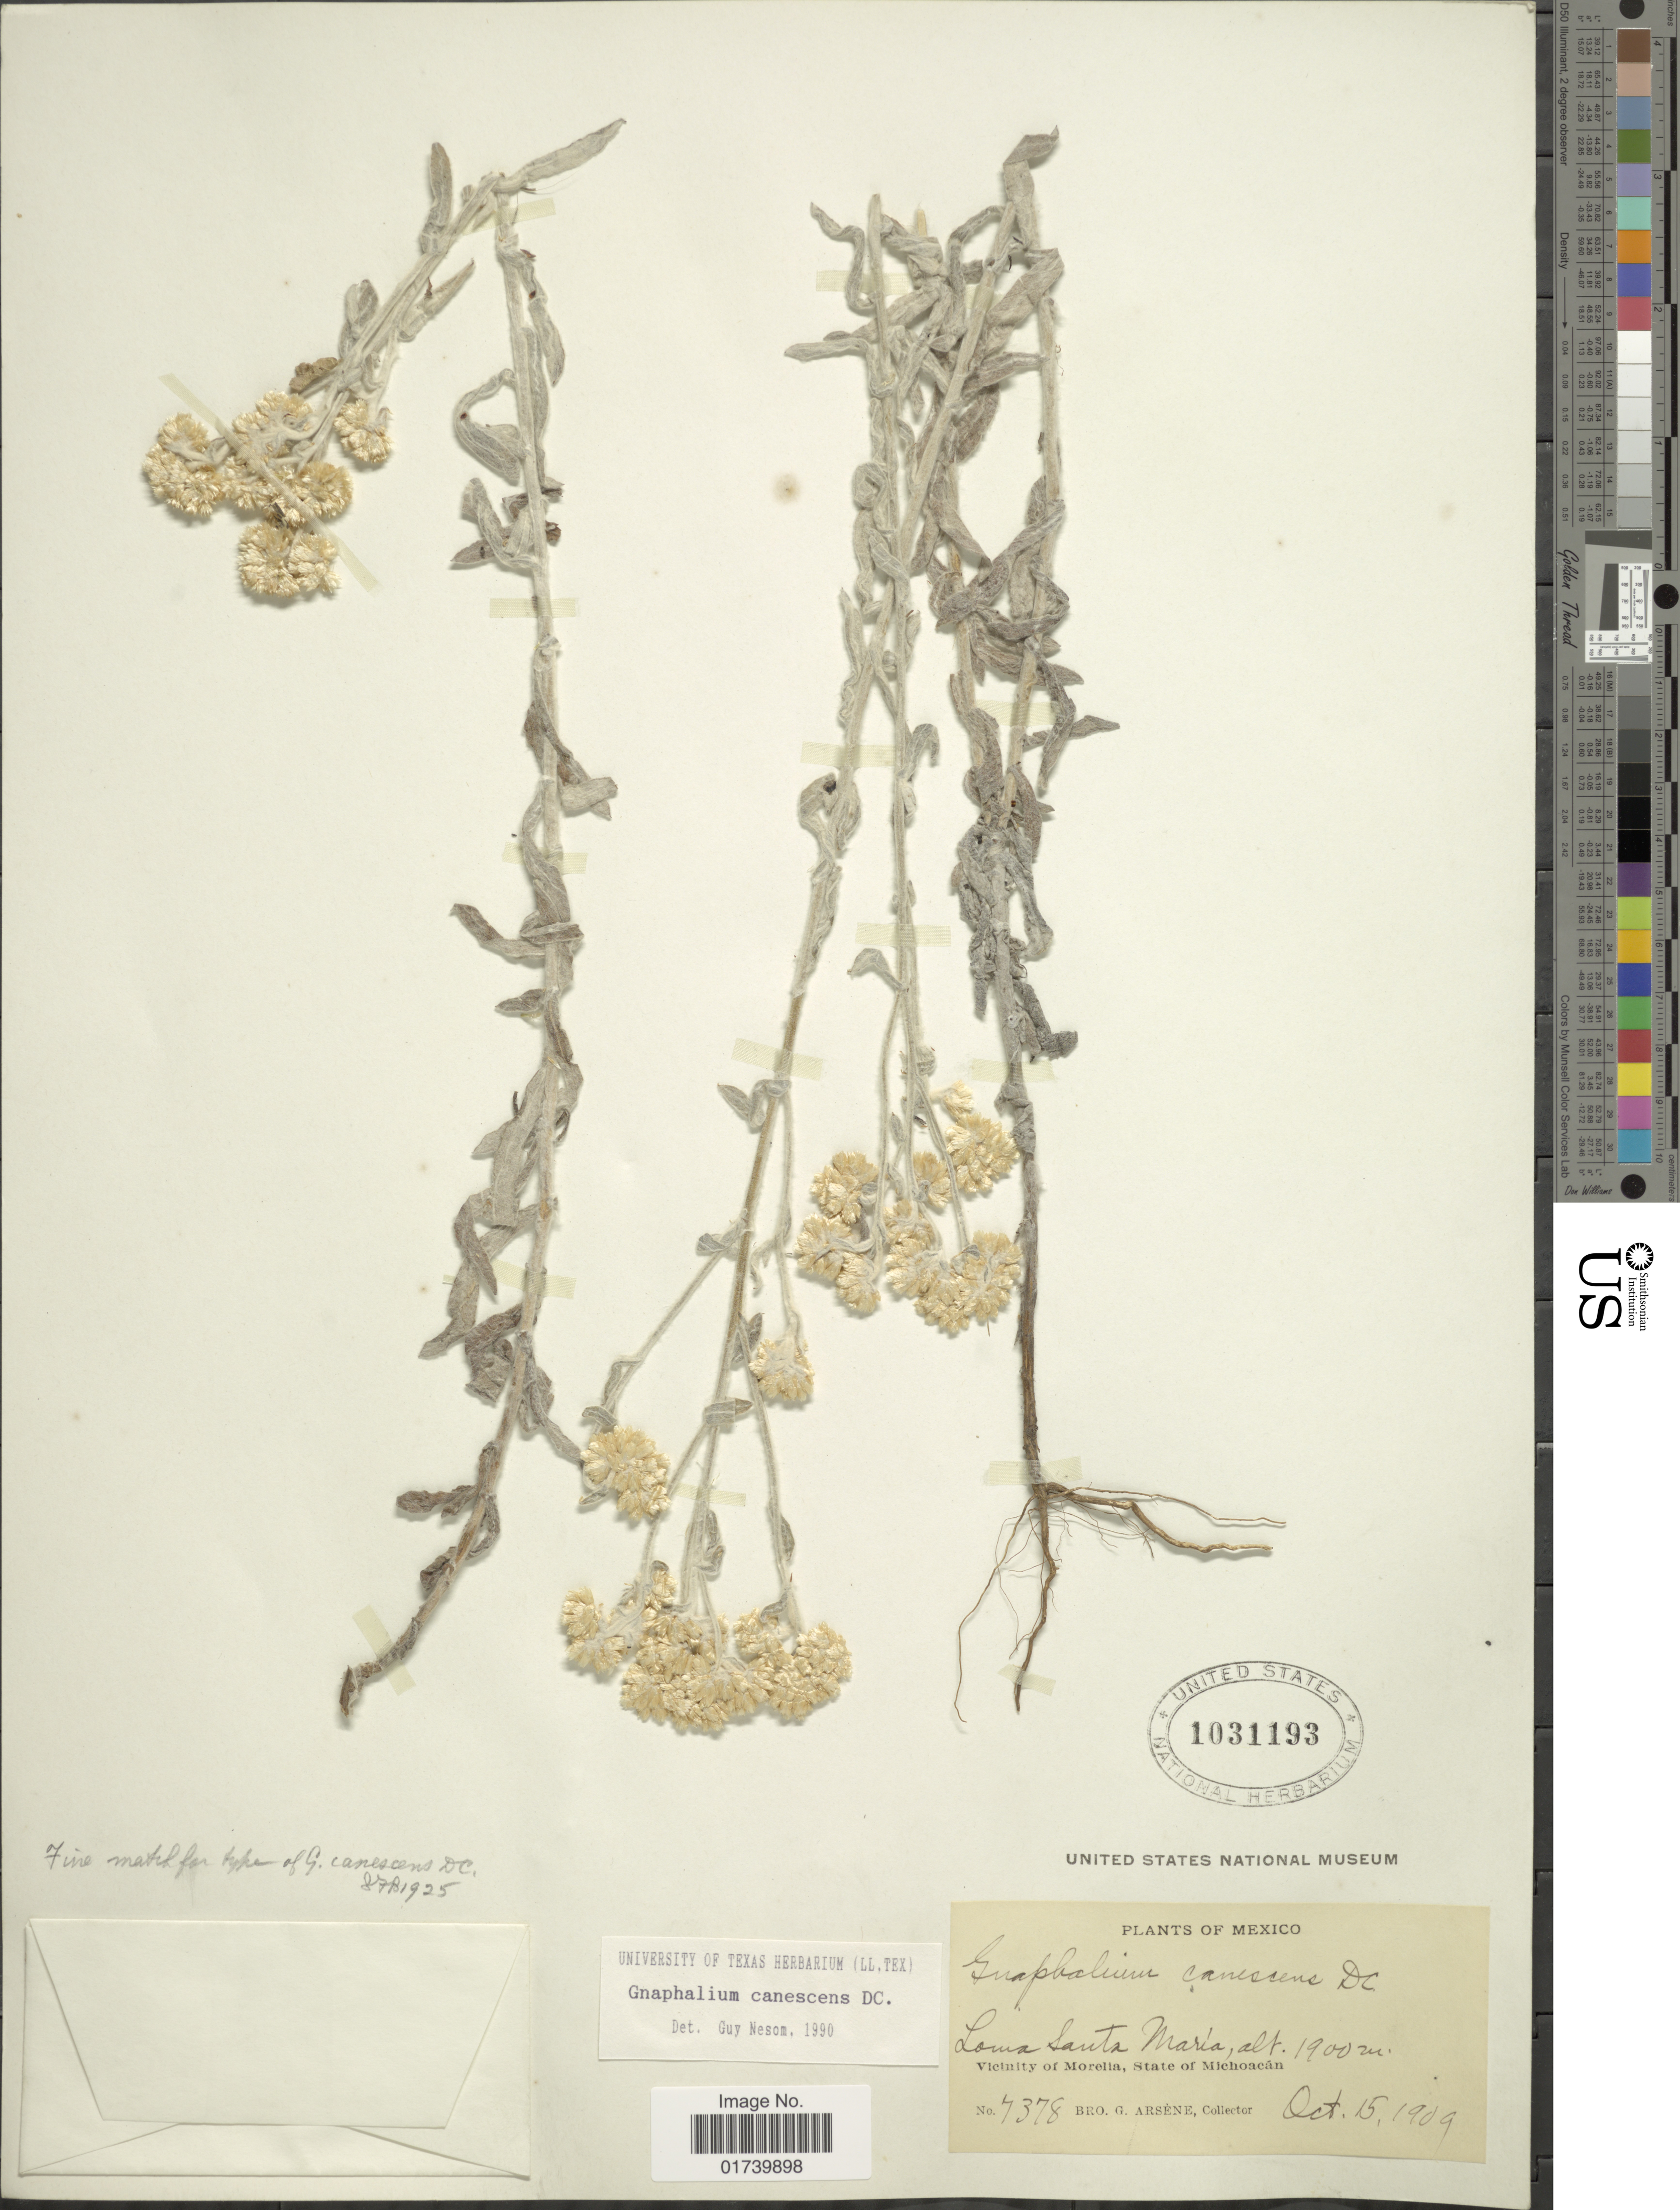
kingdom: Plantae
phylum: Tracheophyta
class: Magnoliopsida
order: Asterales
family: Asteraceae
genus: Pseudognaphalium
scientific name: Pseudognaphalium canescens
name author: (DC.) Anderb.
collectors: Bro. G. Arsène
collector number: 7378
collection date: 1909-10-15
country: Mexico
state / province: México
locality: Loma Santa Maria, Vicinity of Morelia, State of Michoacan.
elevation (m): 1900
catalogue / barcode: US 1031193